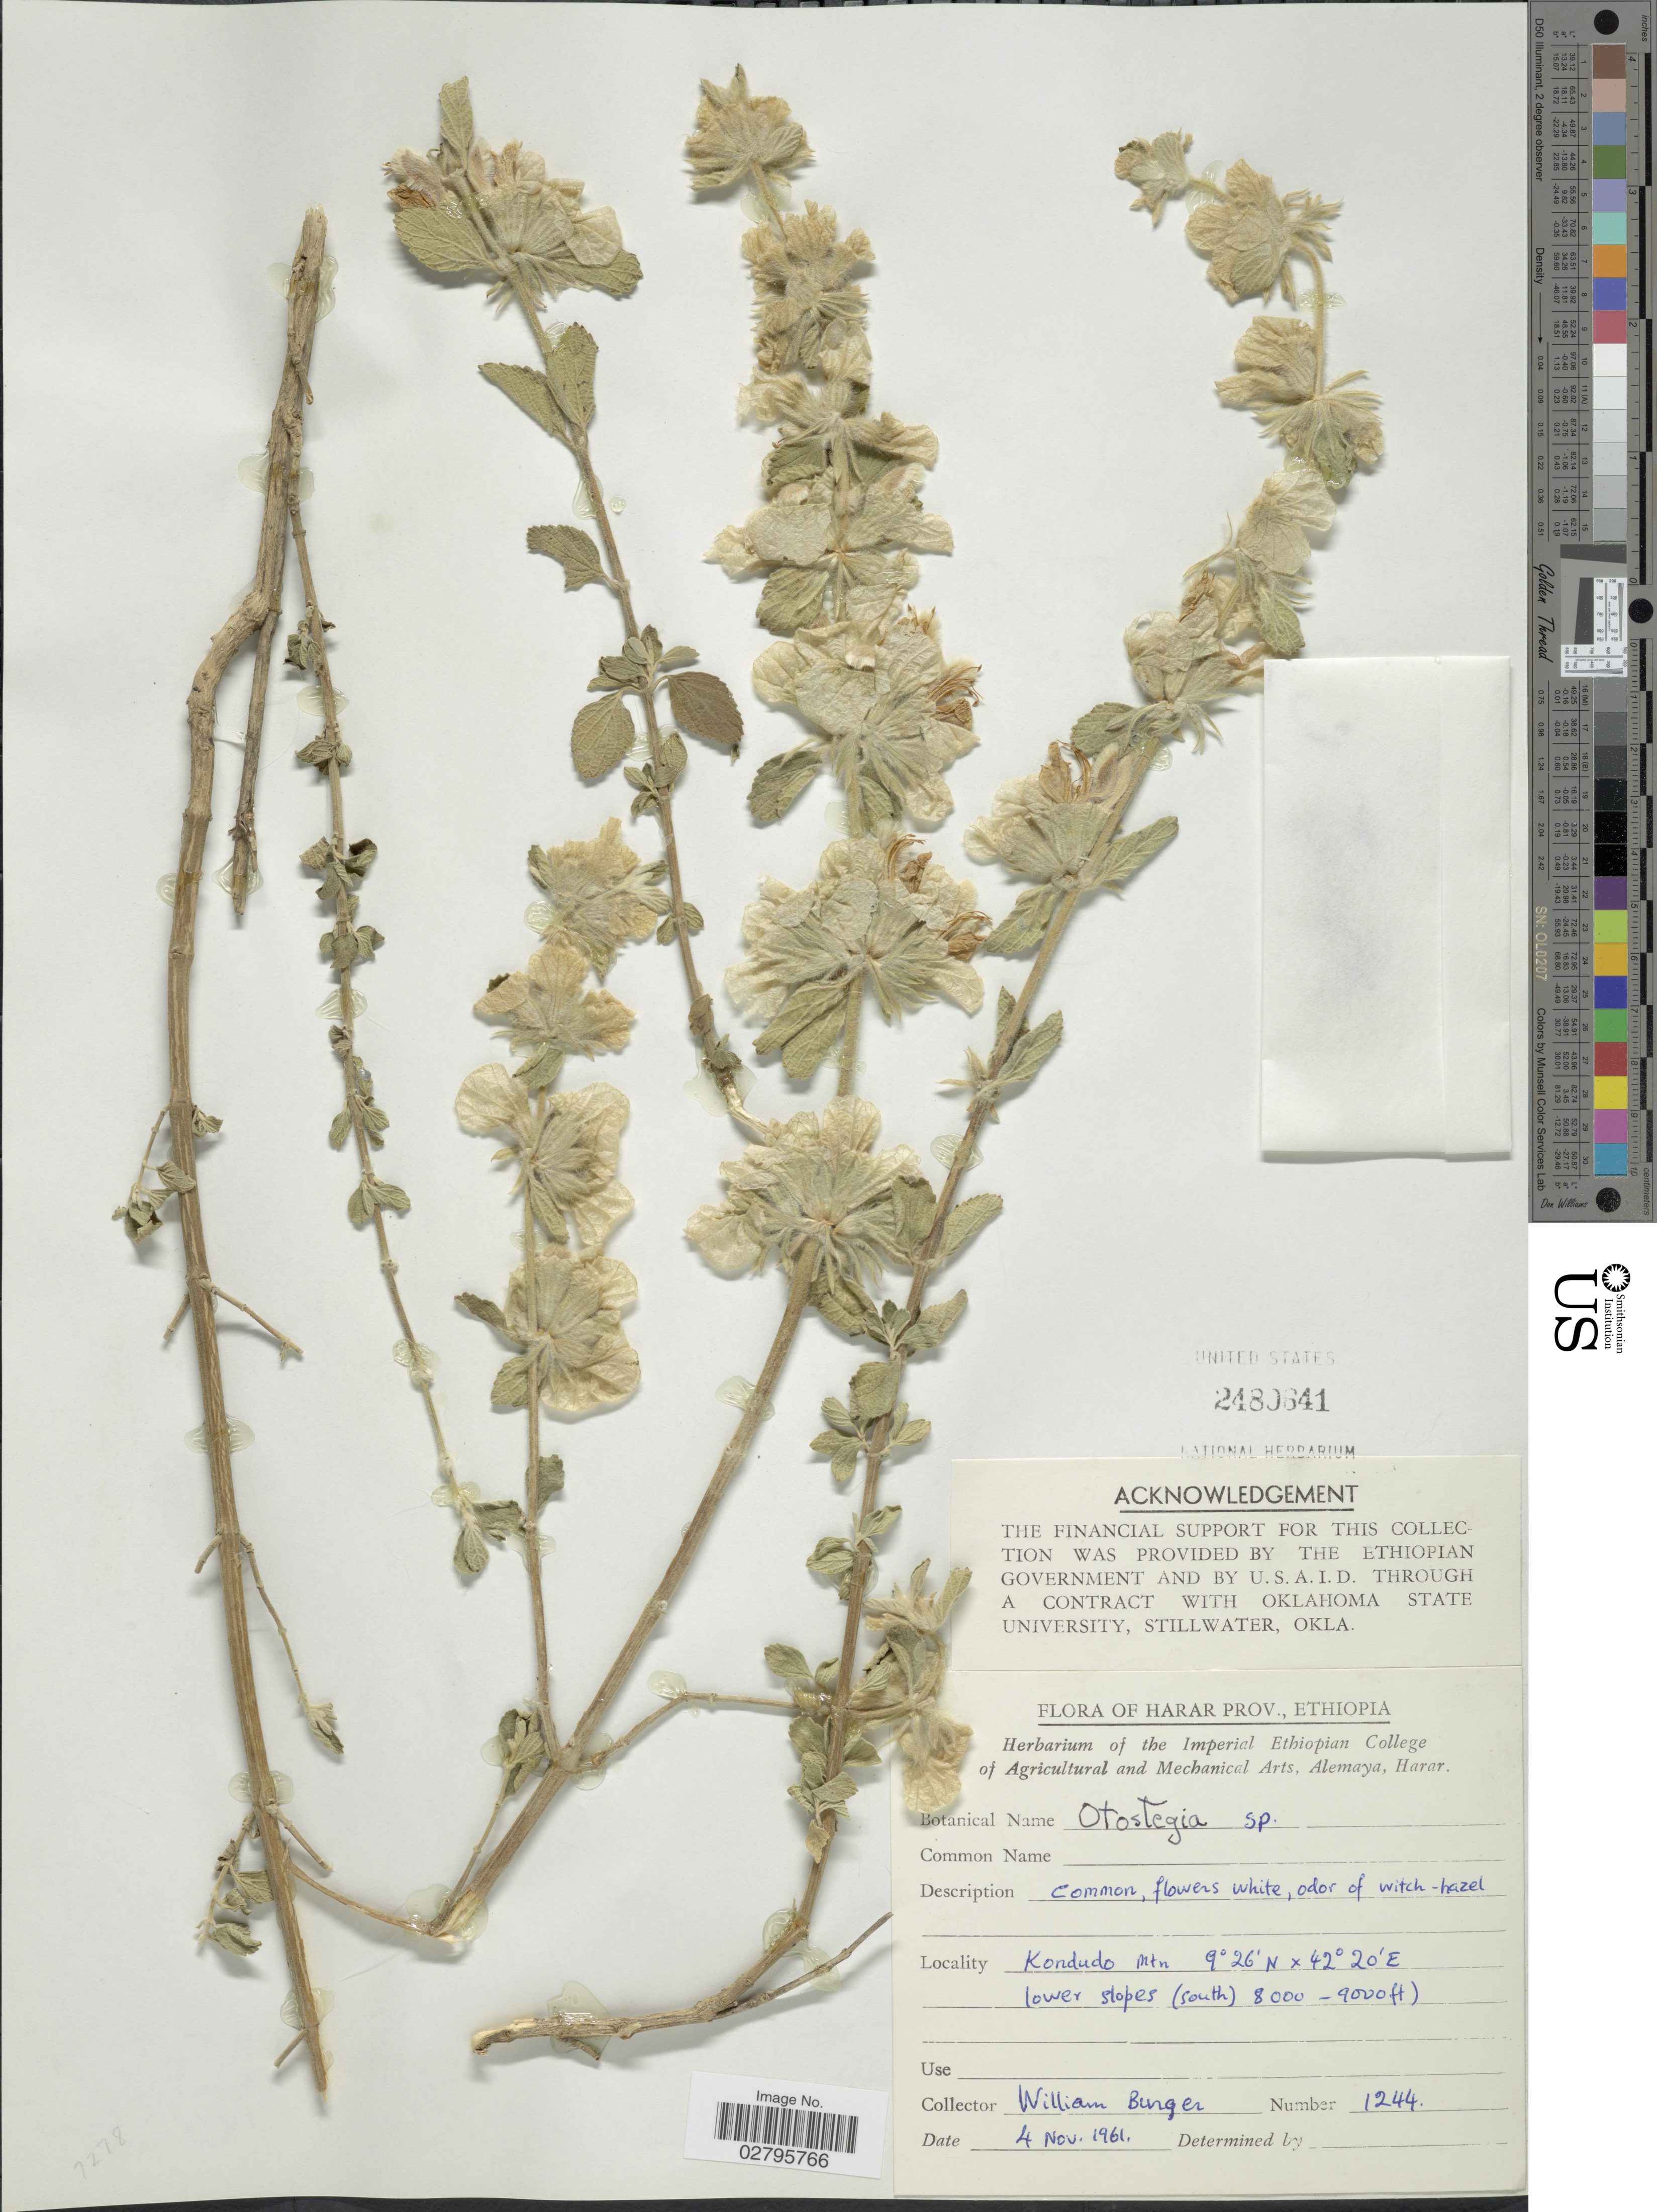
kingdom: Plantae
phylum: Tracheophyta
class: Magnoliopsida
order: Lamiales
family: Lamiaceae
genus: Otostegia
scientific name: Otostegia sp.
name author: Benth.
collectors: W. Burger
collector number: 1244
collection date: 1961-11-04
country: Ethiopia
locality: Harar Prov., Kondudo Mtn, lower slopes (south).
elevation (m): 2438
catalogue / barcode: US 2480641